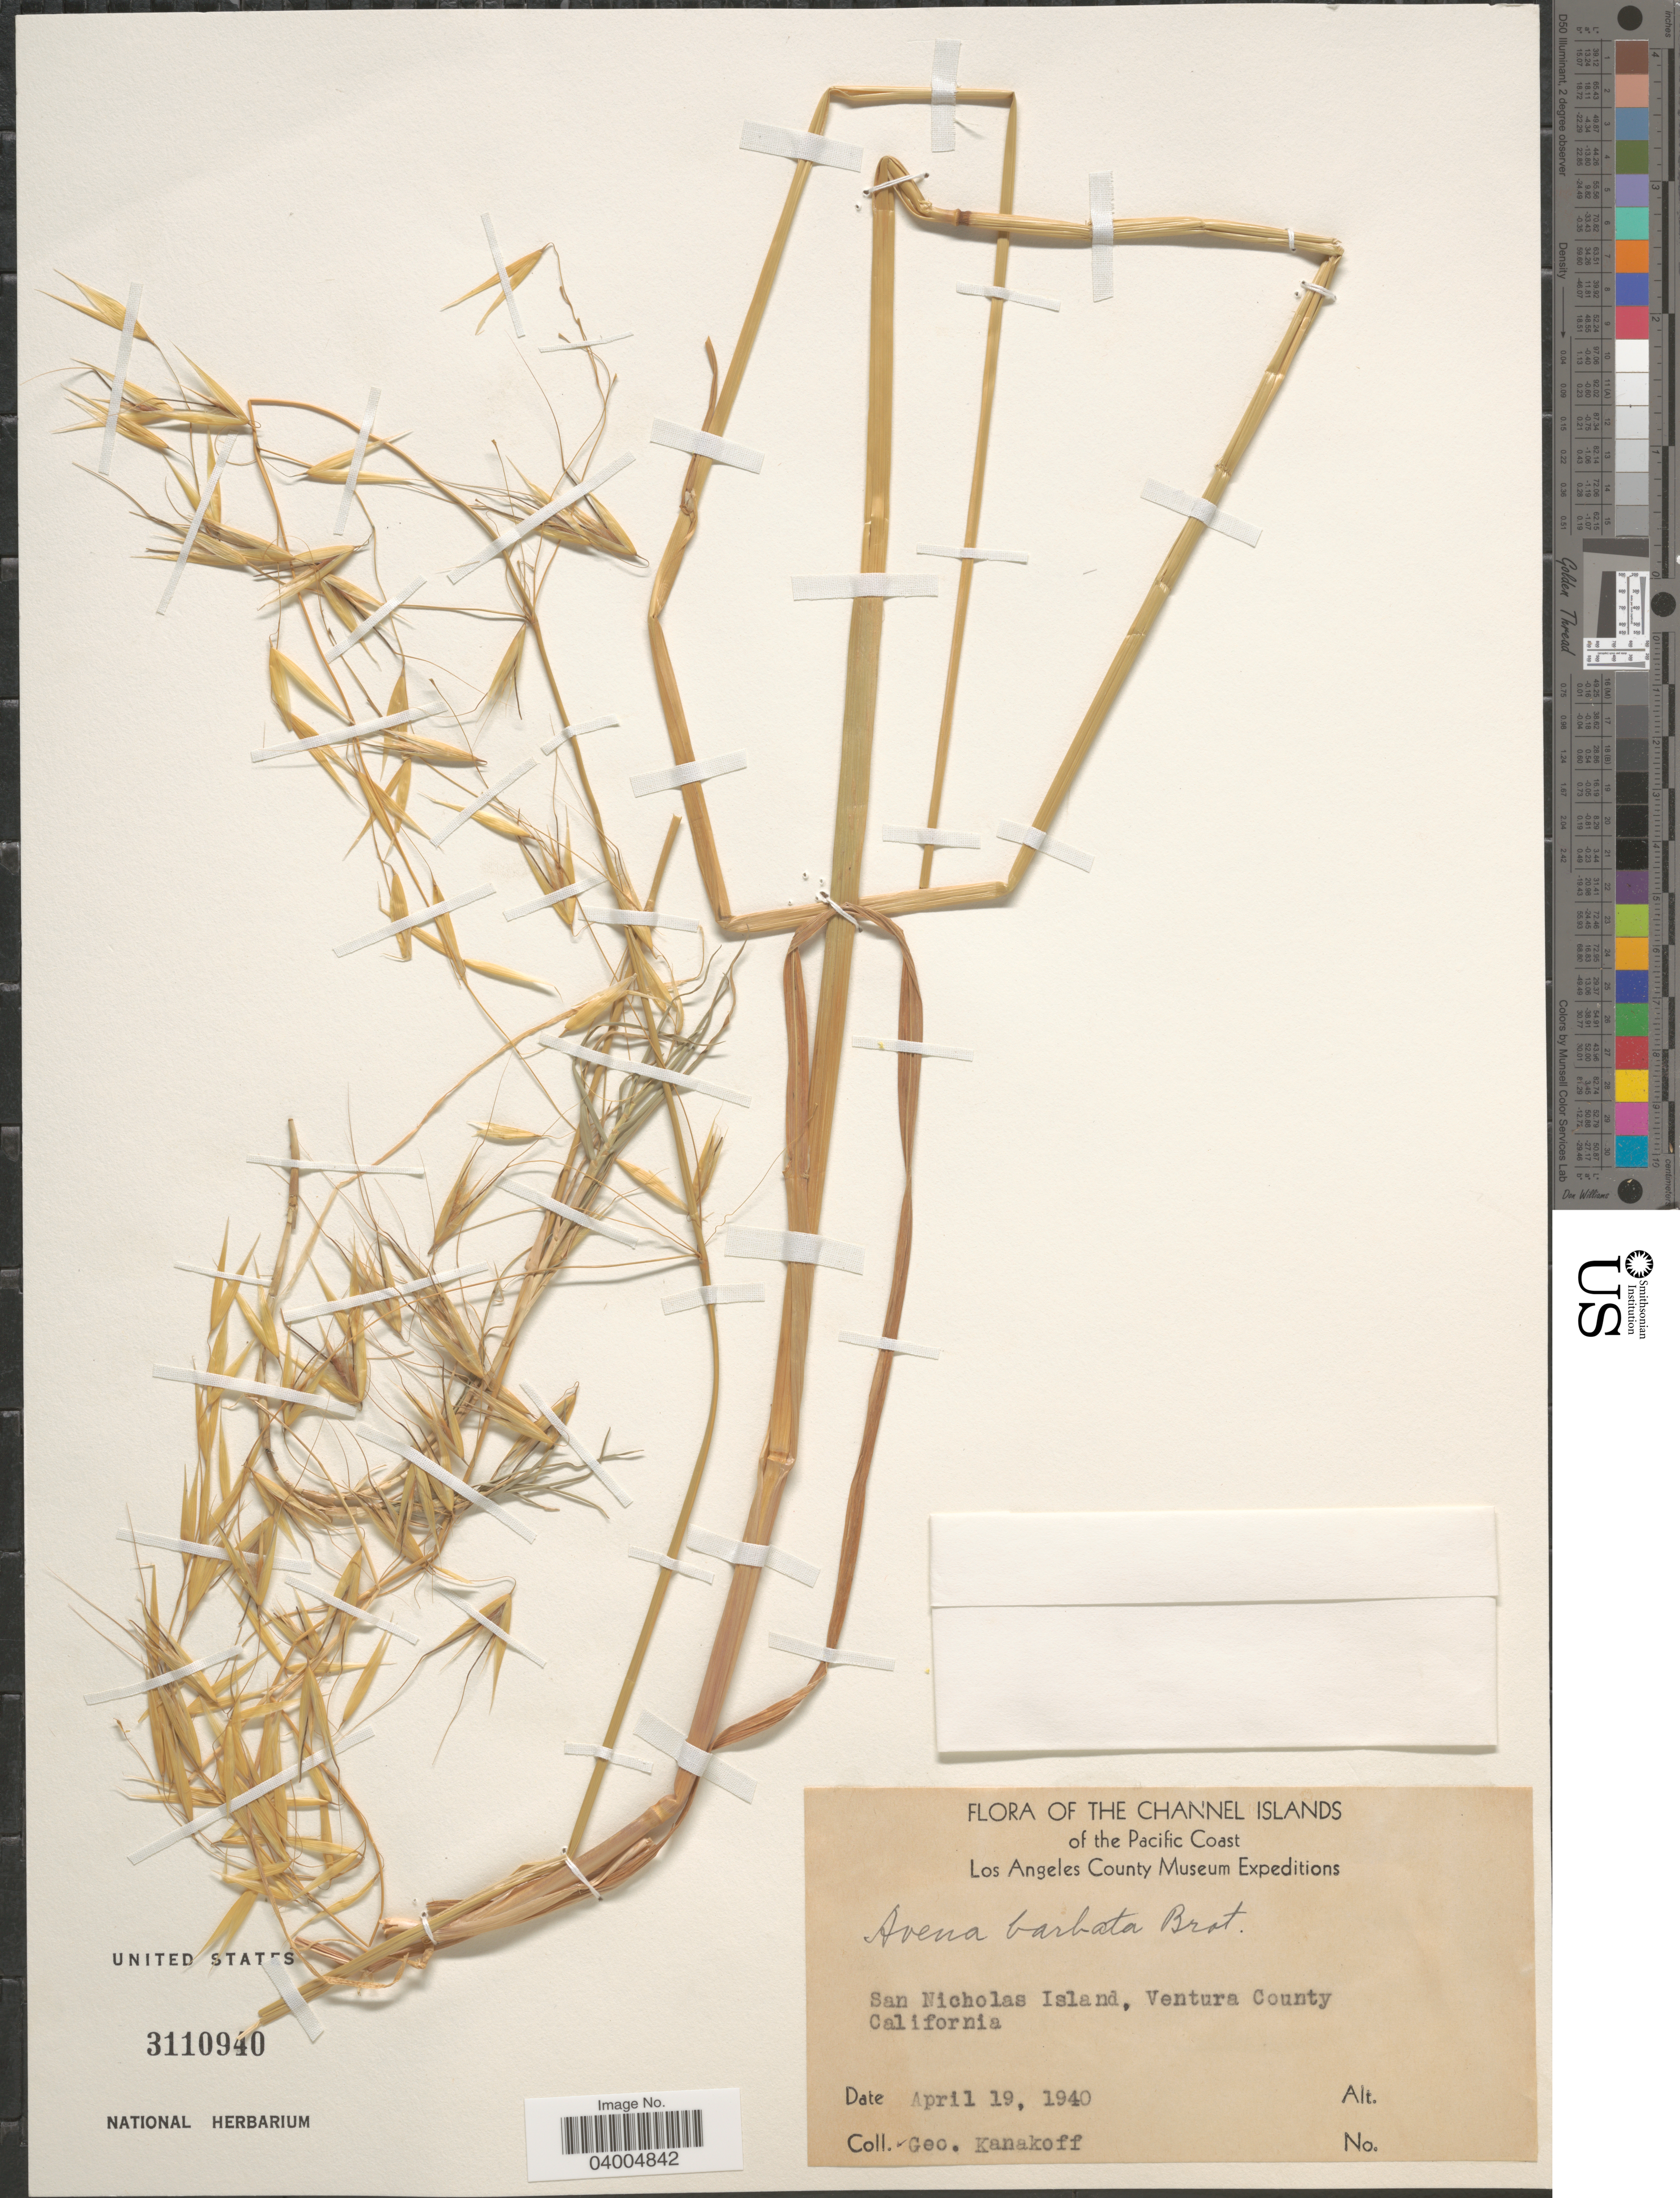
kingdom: Plantae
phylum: Tracheophyta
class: Liliopsida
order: Poales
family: Poaceae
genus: Avena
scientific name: Avena barbata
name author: Pott ex Link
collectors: G. Kanakoff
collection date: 1940-04-19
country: United States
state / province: California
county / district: Ventura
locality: The Channel Islands of the Pacific Coast. San Nicholas Island, Ventura County.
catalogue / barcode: US 3110940